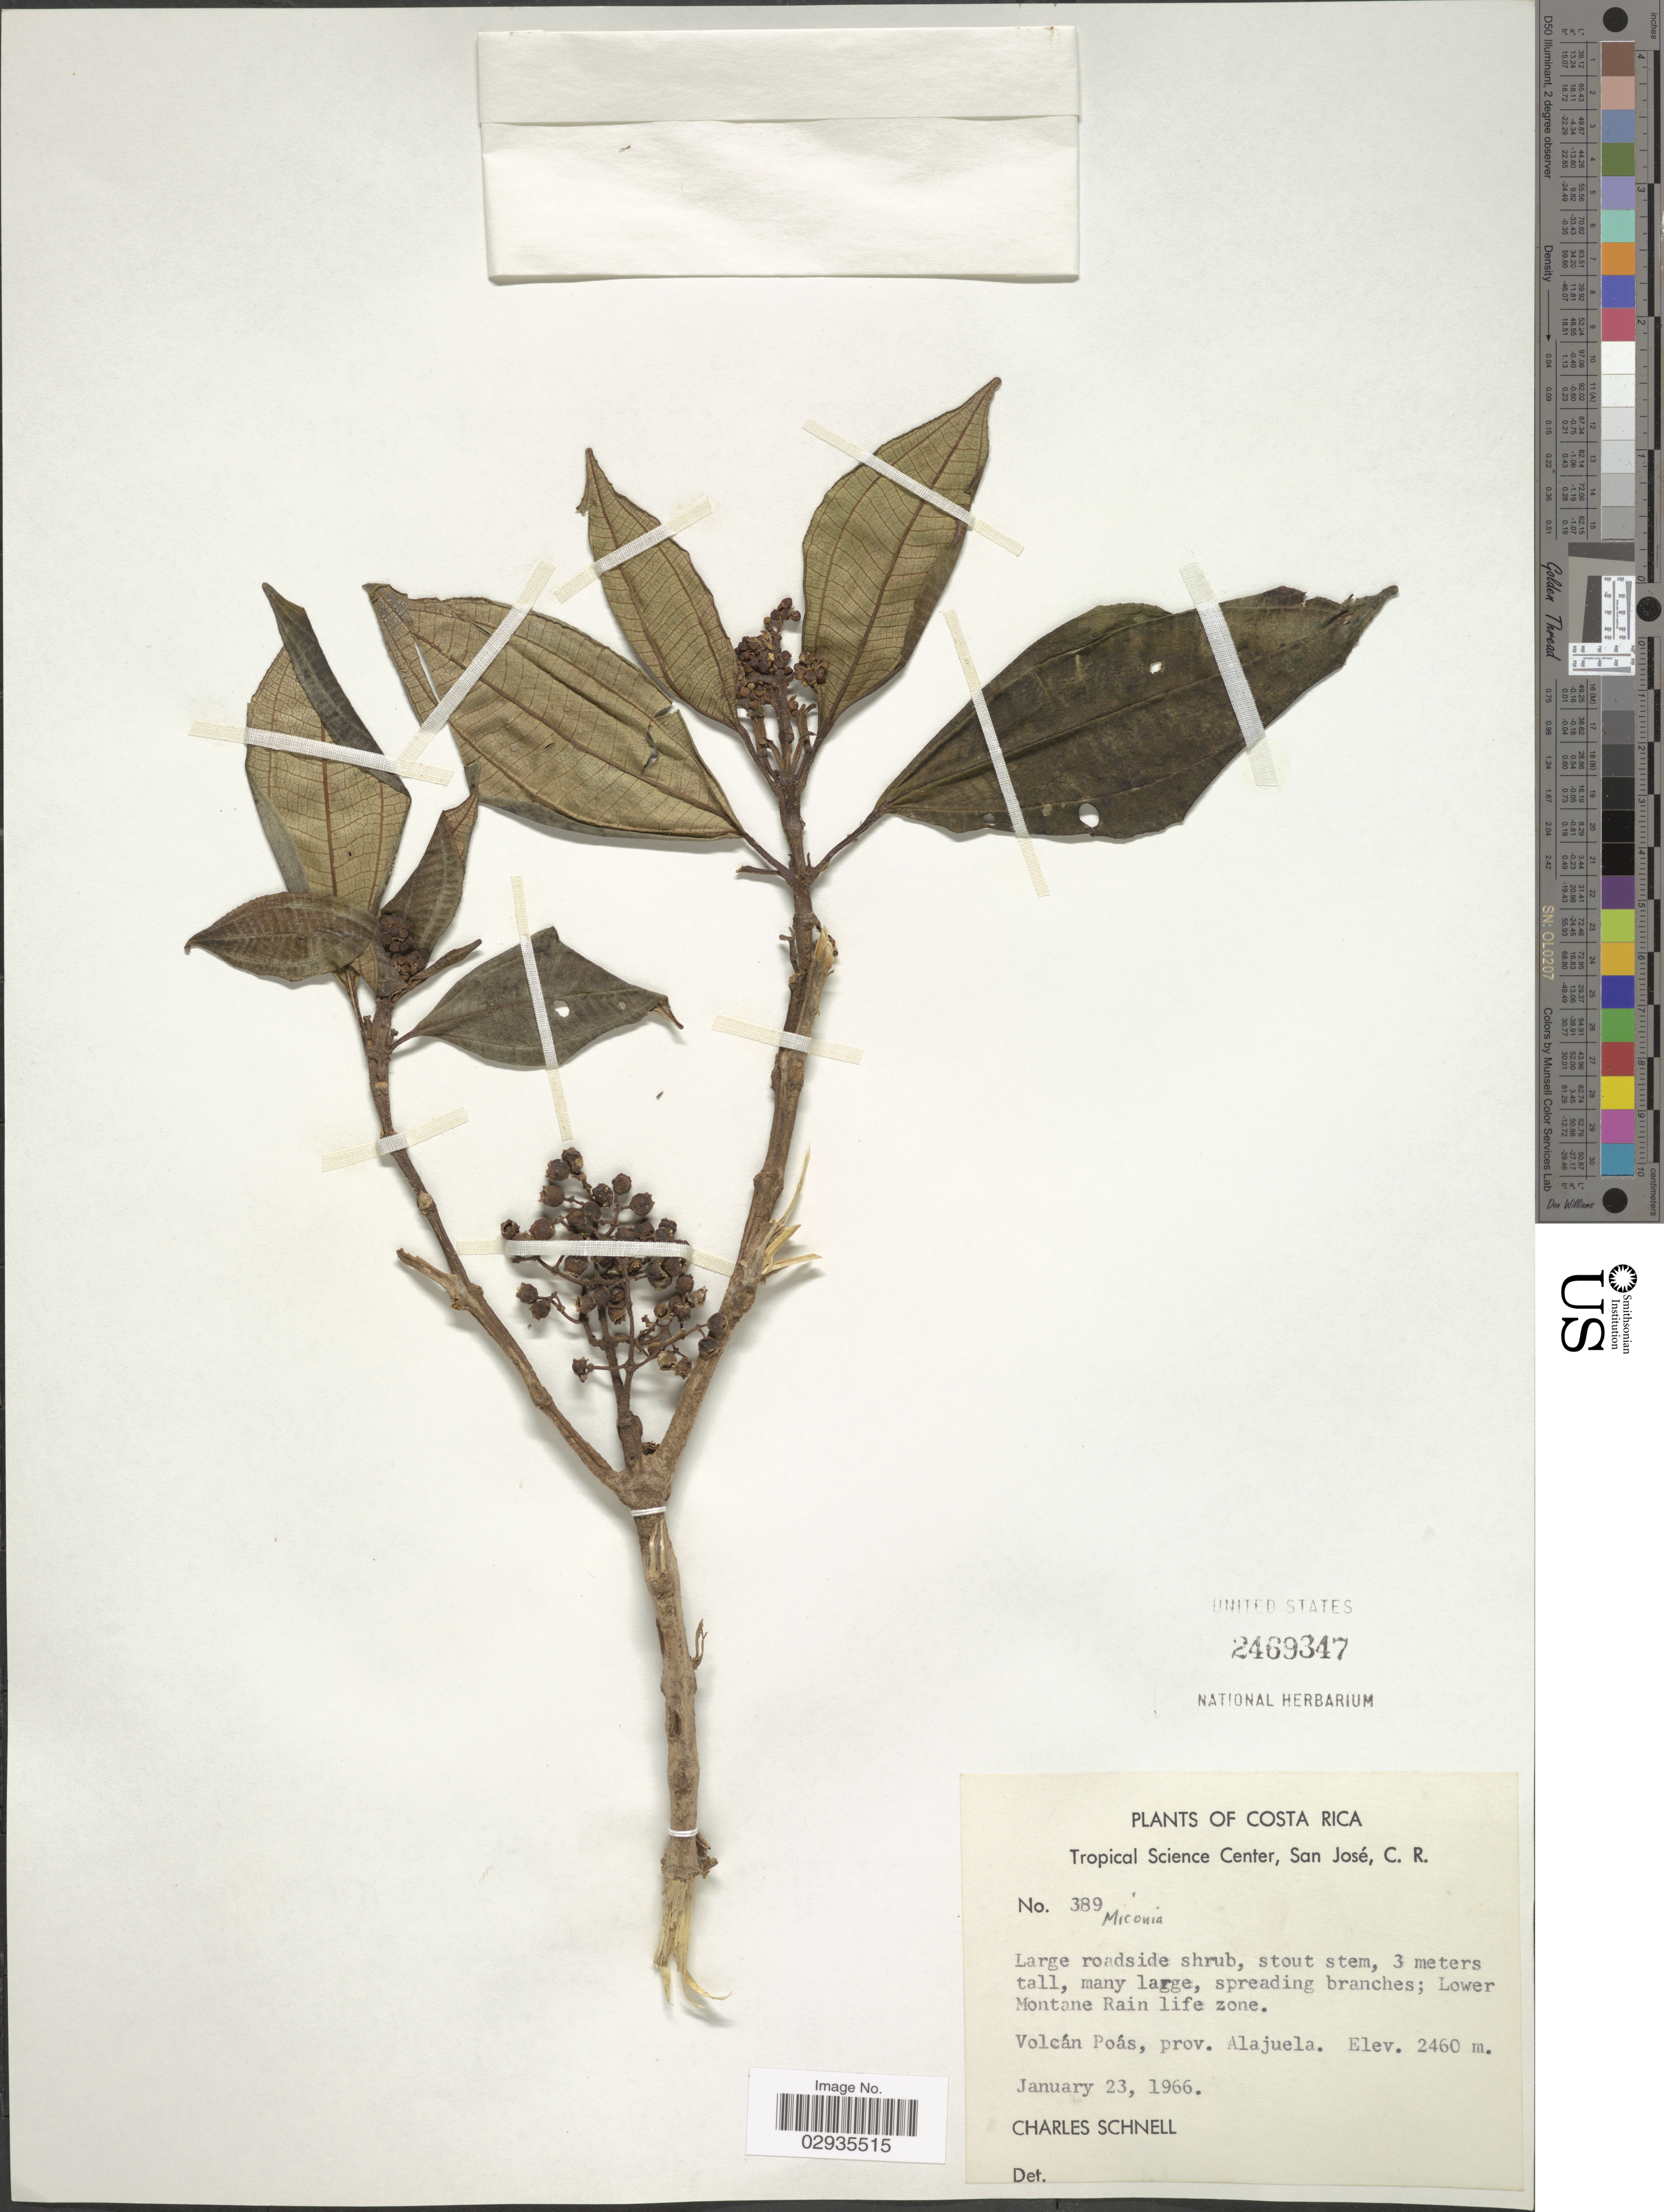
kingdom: Plantae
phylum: Tracheophyta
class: Magnoliopsida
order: Myrtales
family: Melastomataceae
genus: Miconia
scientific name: Miconia sp.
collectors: C. Schnell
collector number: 389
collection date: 1966-01-23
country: Costa Rica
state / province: Alajuela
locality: Lower Montane Rain life zone, Volcán Poás.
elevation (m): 2460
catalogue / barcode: US 2469347